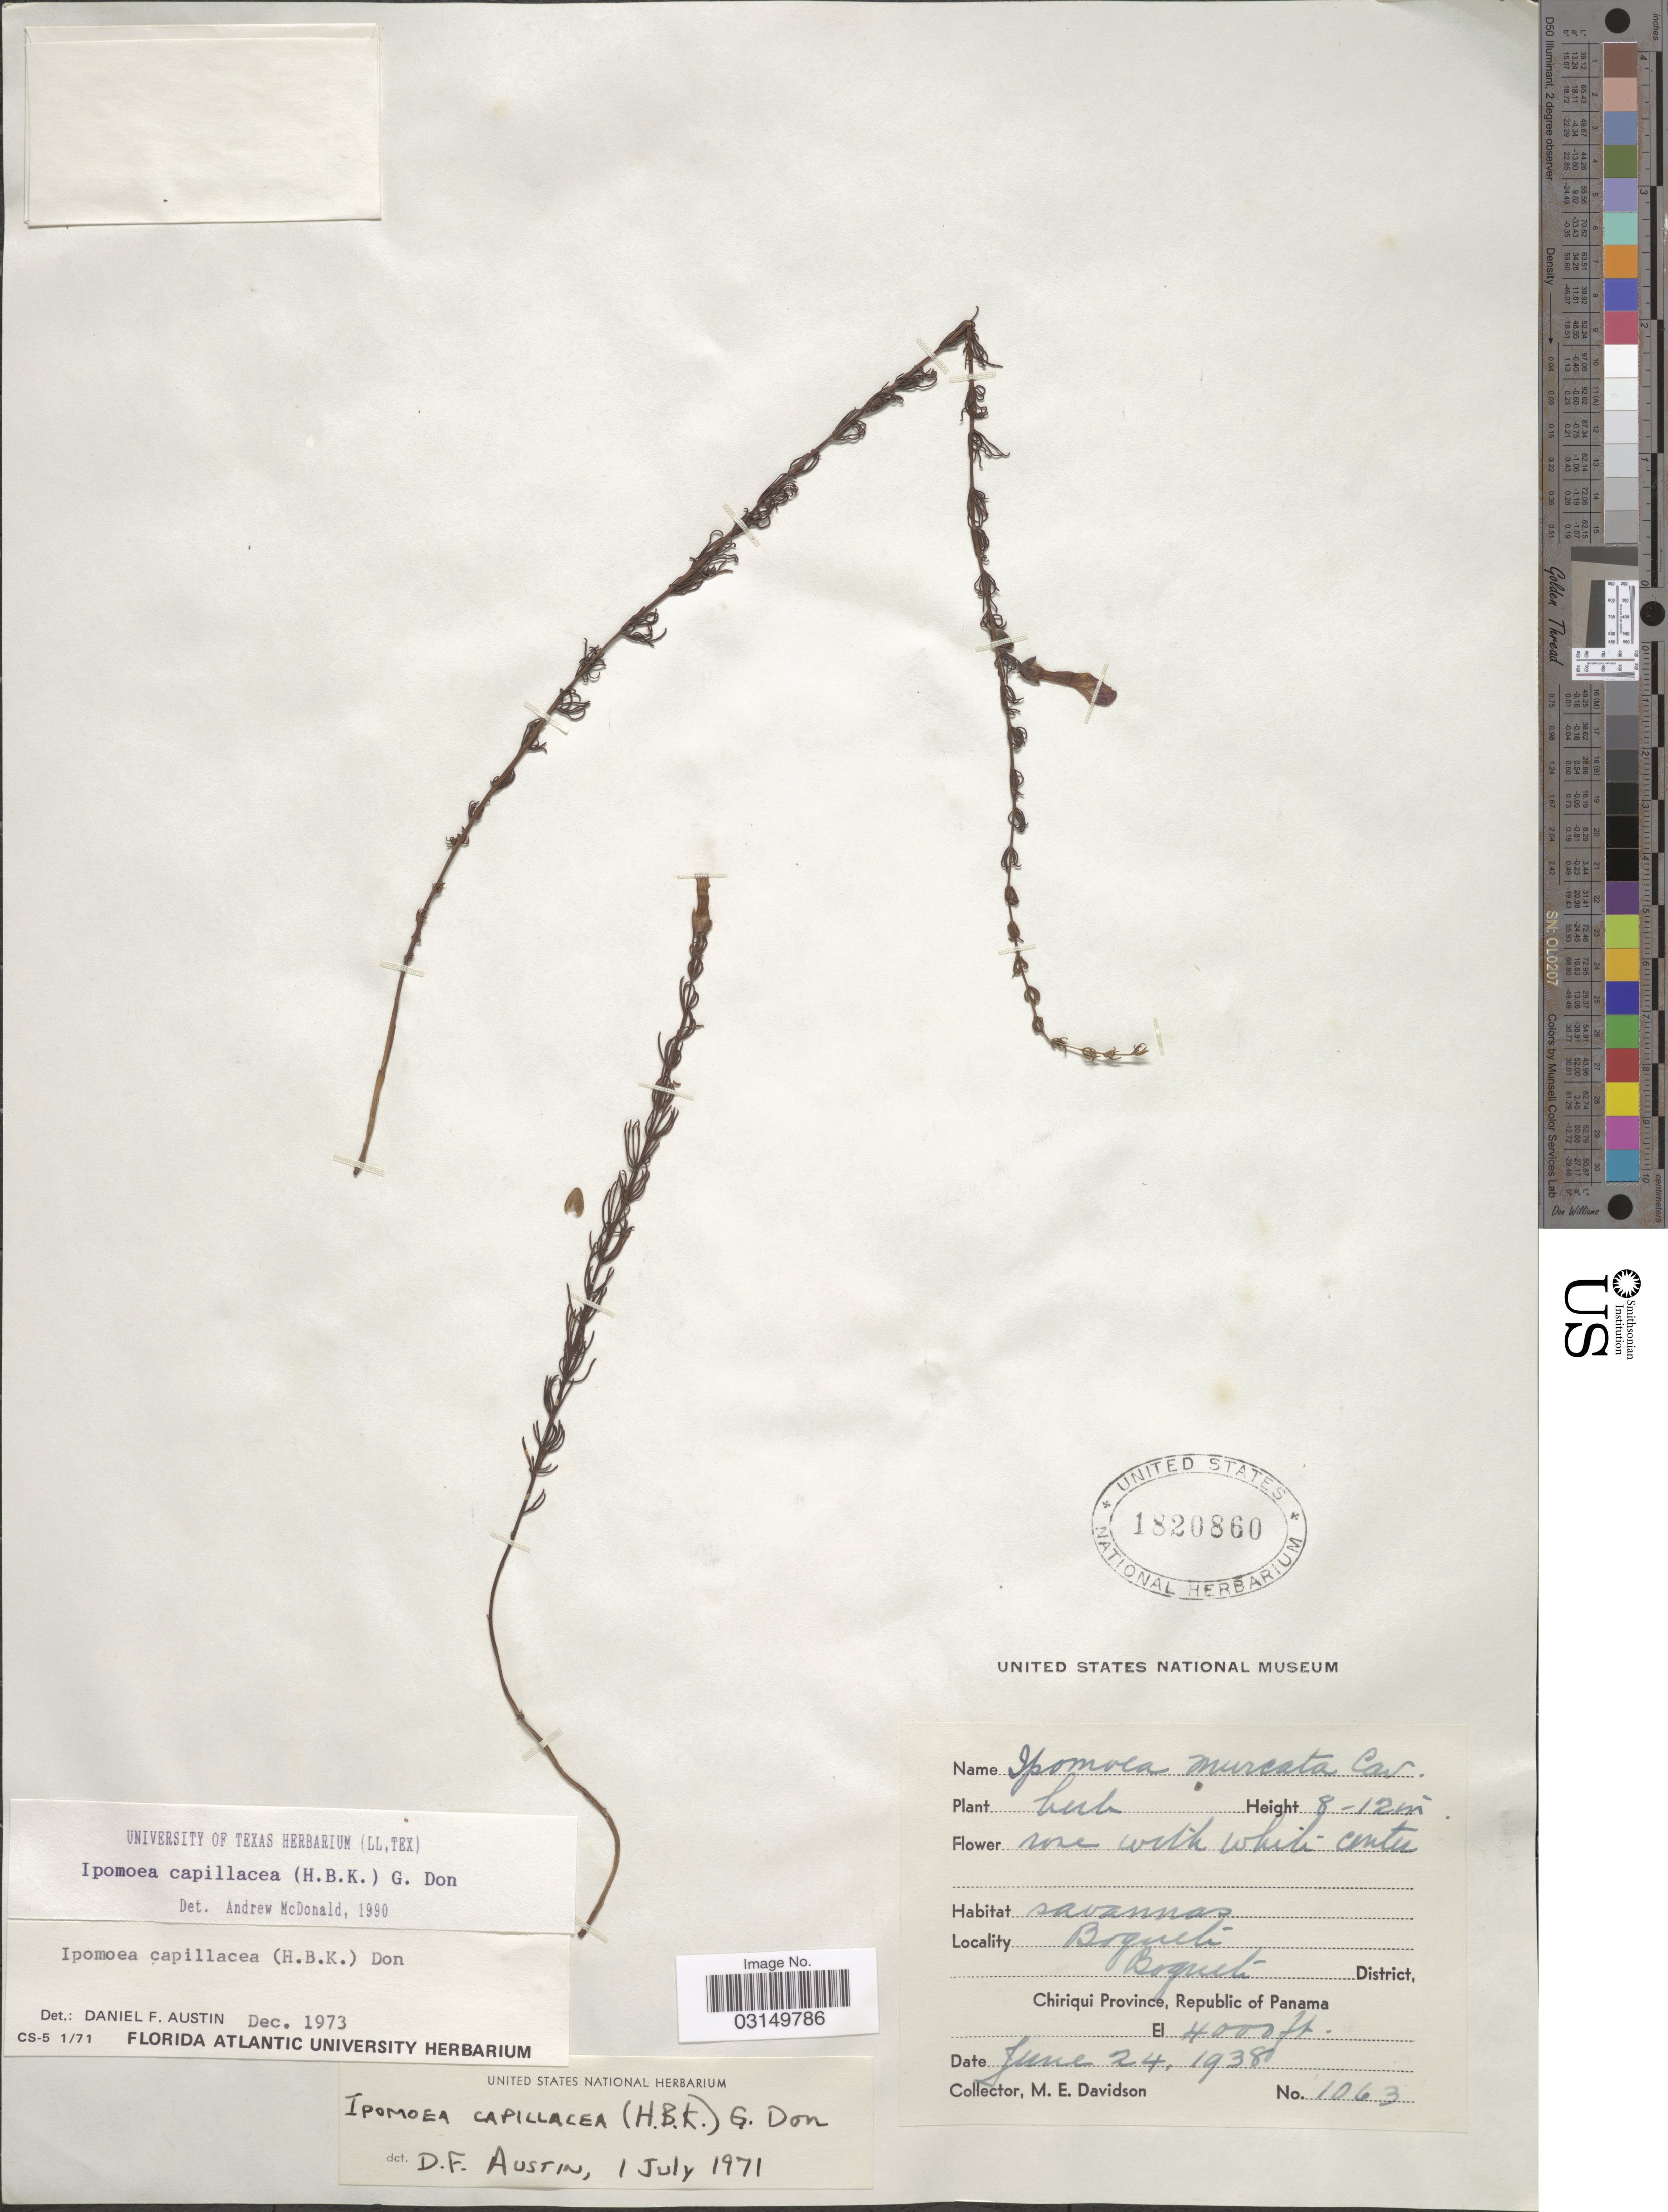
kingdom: Plantae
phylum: Tracheophyta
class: Magnoliopsida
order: Solanales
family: Convolvulaceae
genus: Ipomoea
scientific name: Ipomoea capillacea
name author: (Kunth) G. Don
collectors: M. E. Davidson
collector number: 1063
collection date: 1938-06-24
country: Panama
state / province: Chiriqui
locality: Boquete, Boquete District, Chiriqui Province, Republic of Panama.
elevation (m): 1219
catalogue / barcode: US 1820860